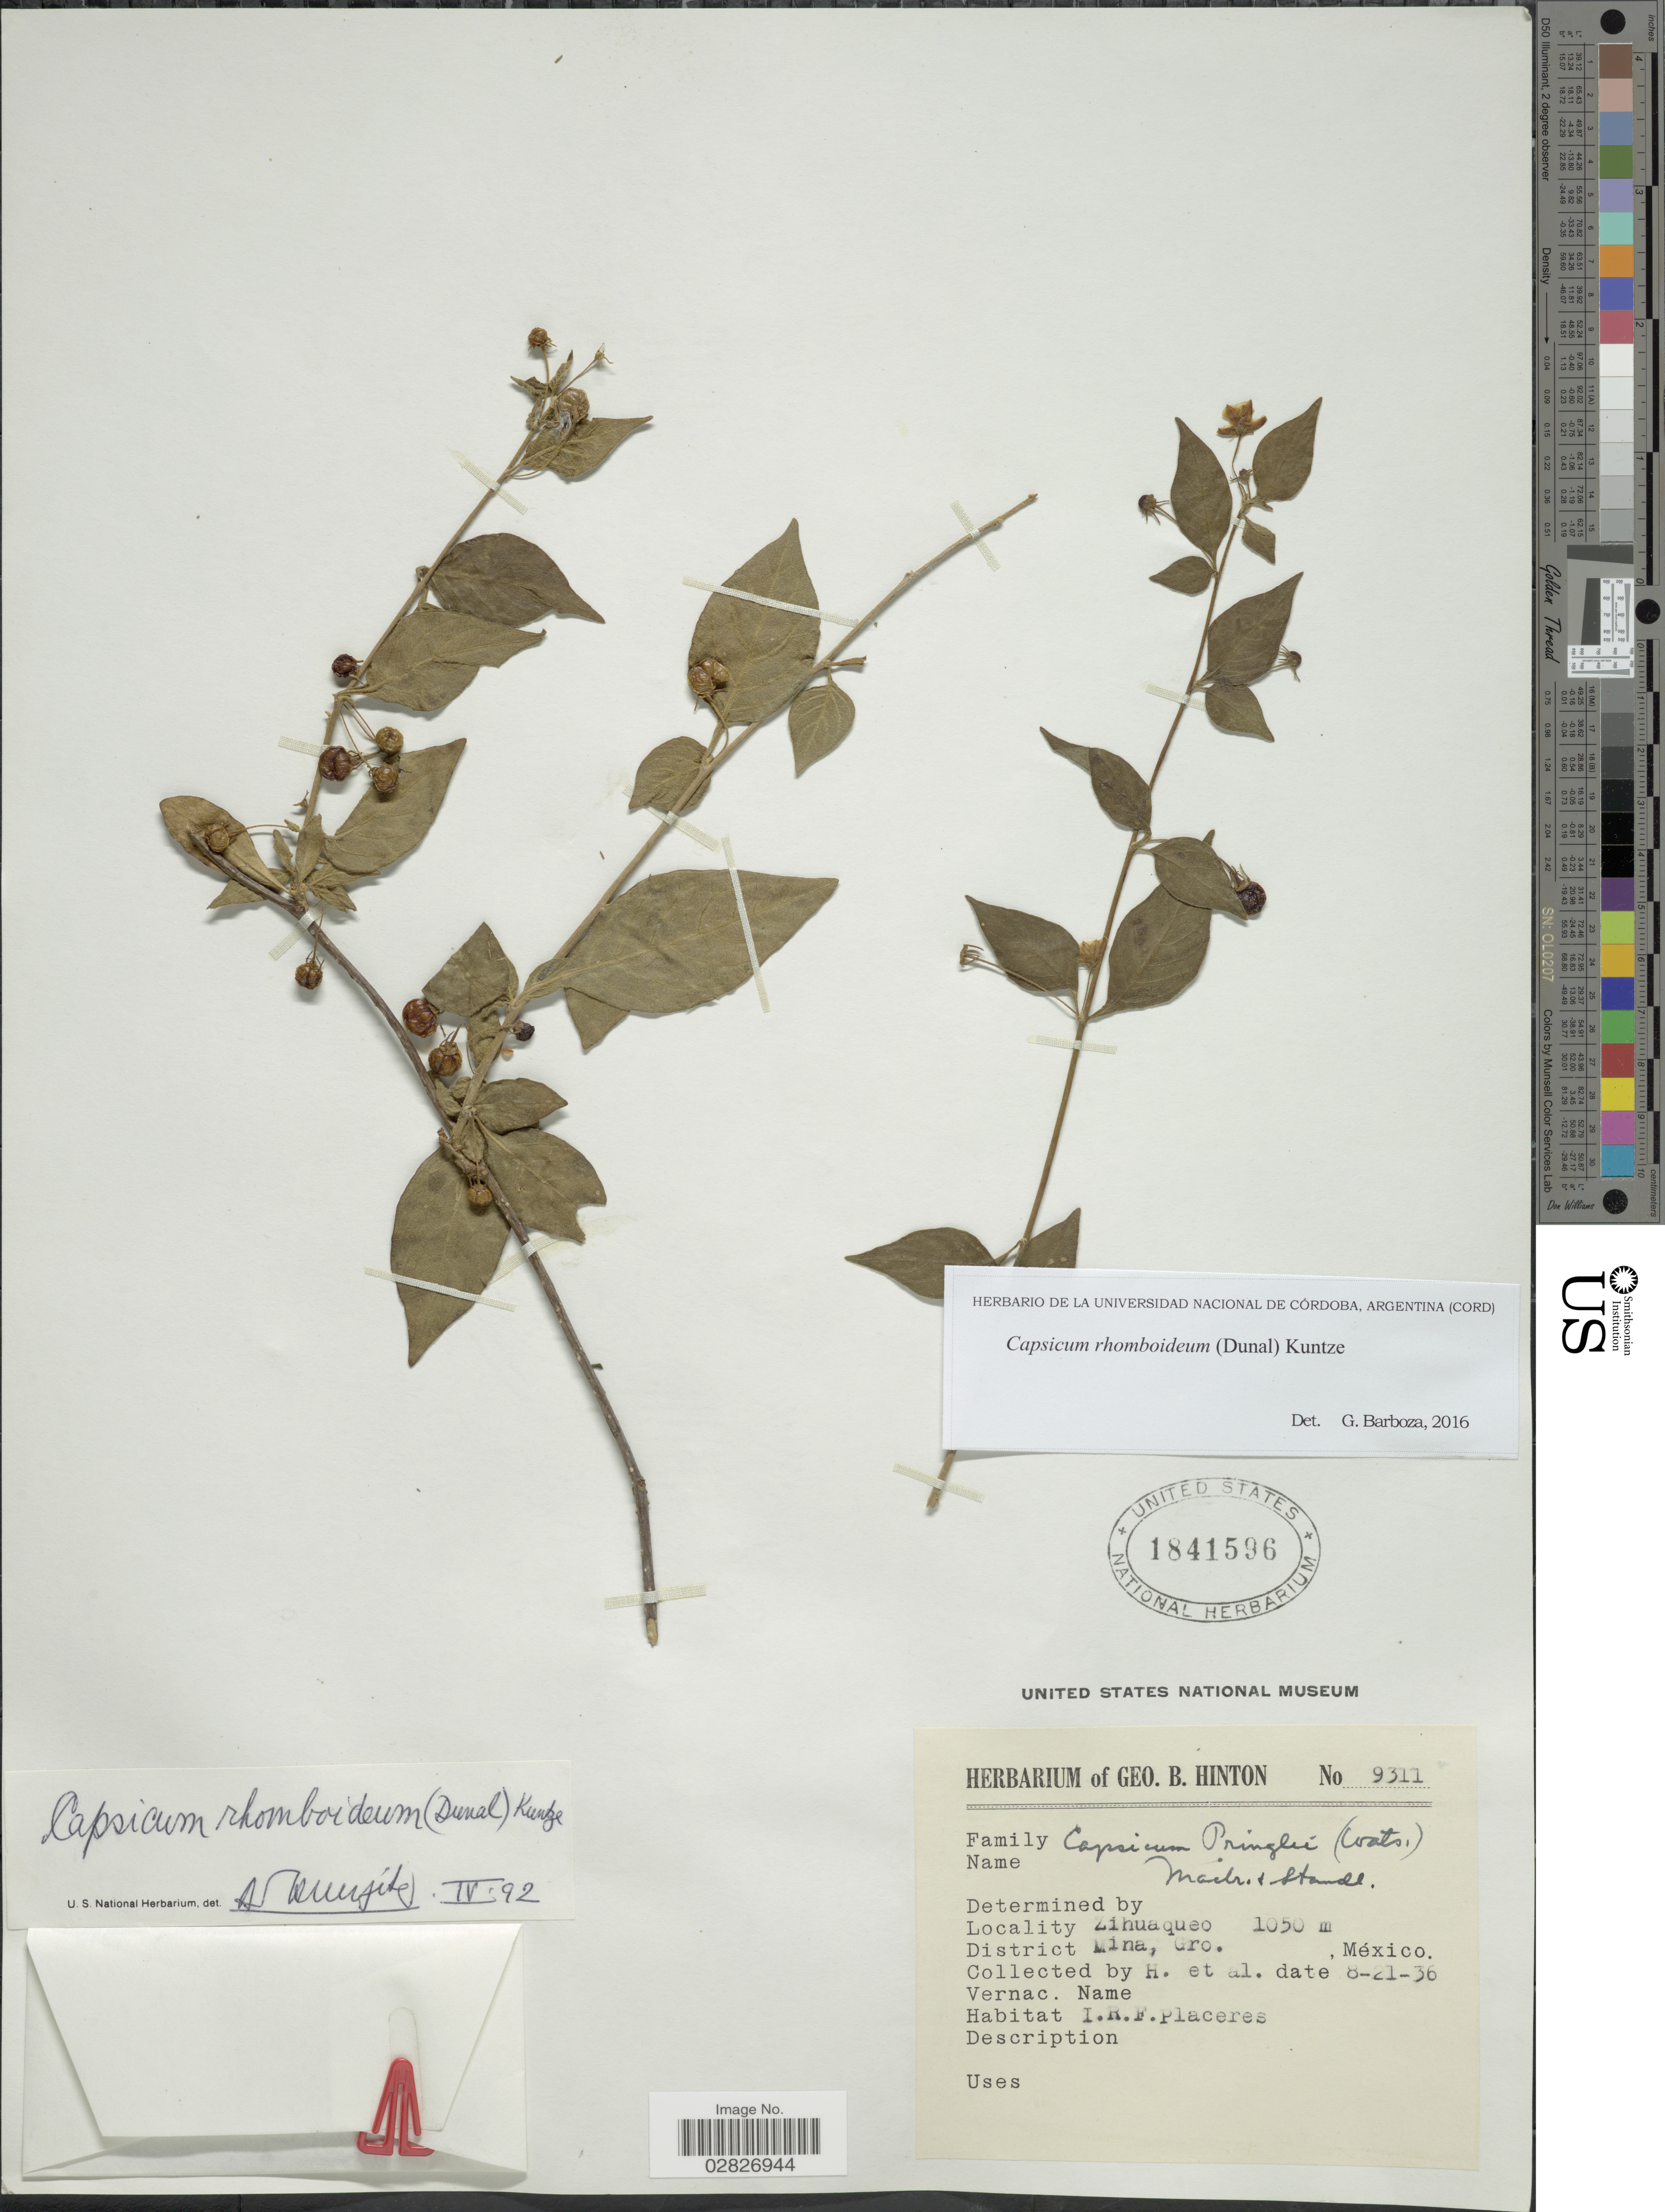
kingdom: Plantae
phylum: Tracheophyta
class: Magnoliopsida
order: Solanales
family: Solanaceae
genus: Capsicum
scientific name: Capsicum rhomboideum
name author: (Humb. & Bonpl. ex Dunal) Kuntze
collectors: G. B. Hinton & et al.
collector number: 9311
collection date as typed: Transcribed d/m/y: 21/8/36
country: Mexico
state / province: Guerrero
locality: Zihuaqueo, District Mina, Gro.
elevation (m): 1050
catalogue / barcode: US 1841596